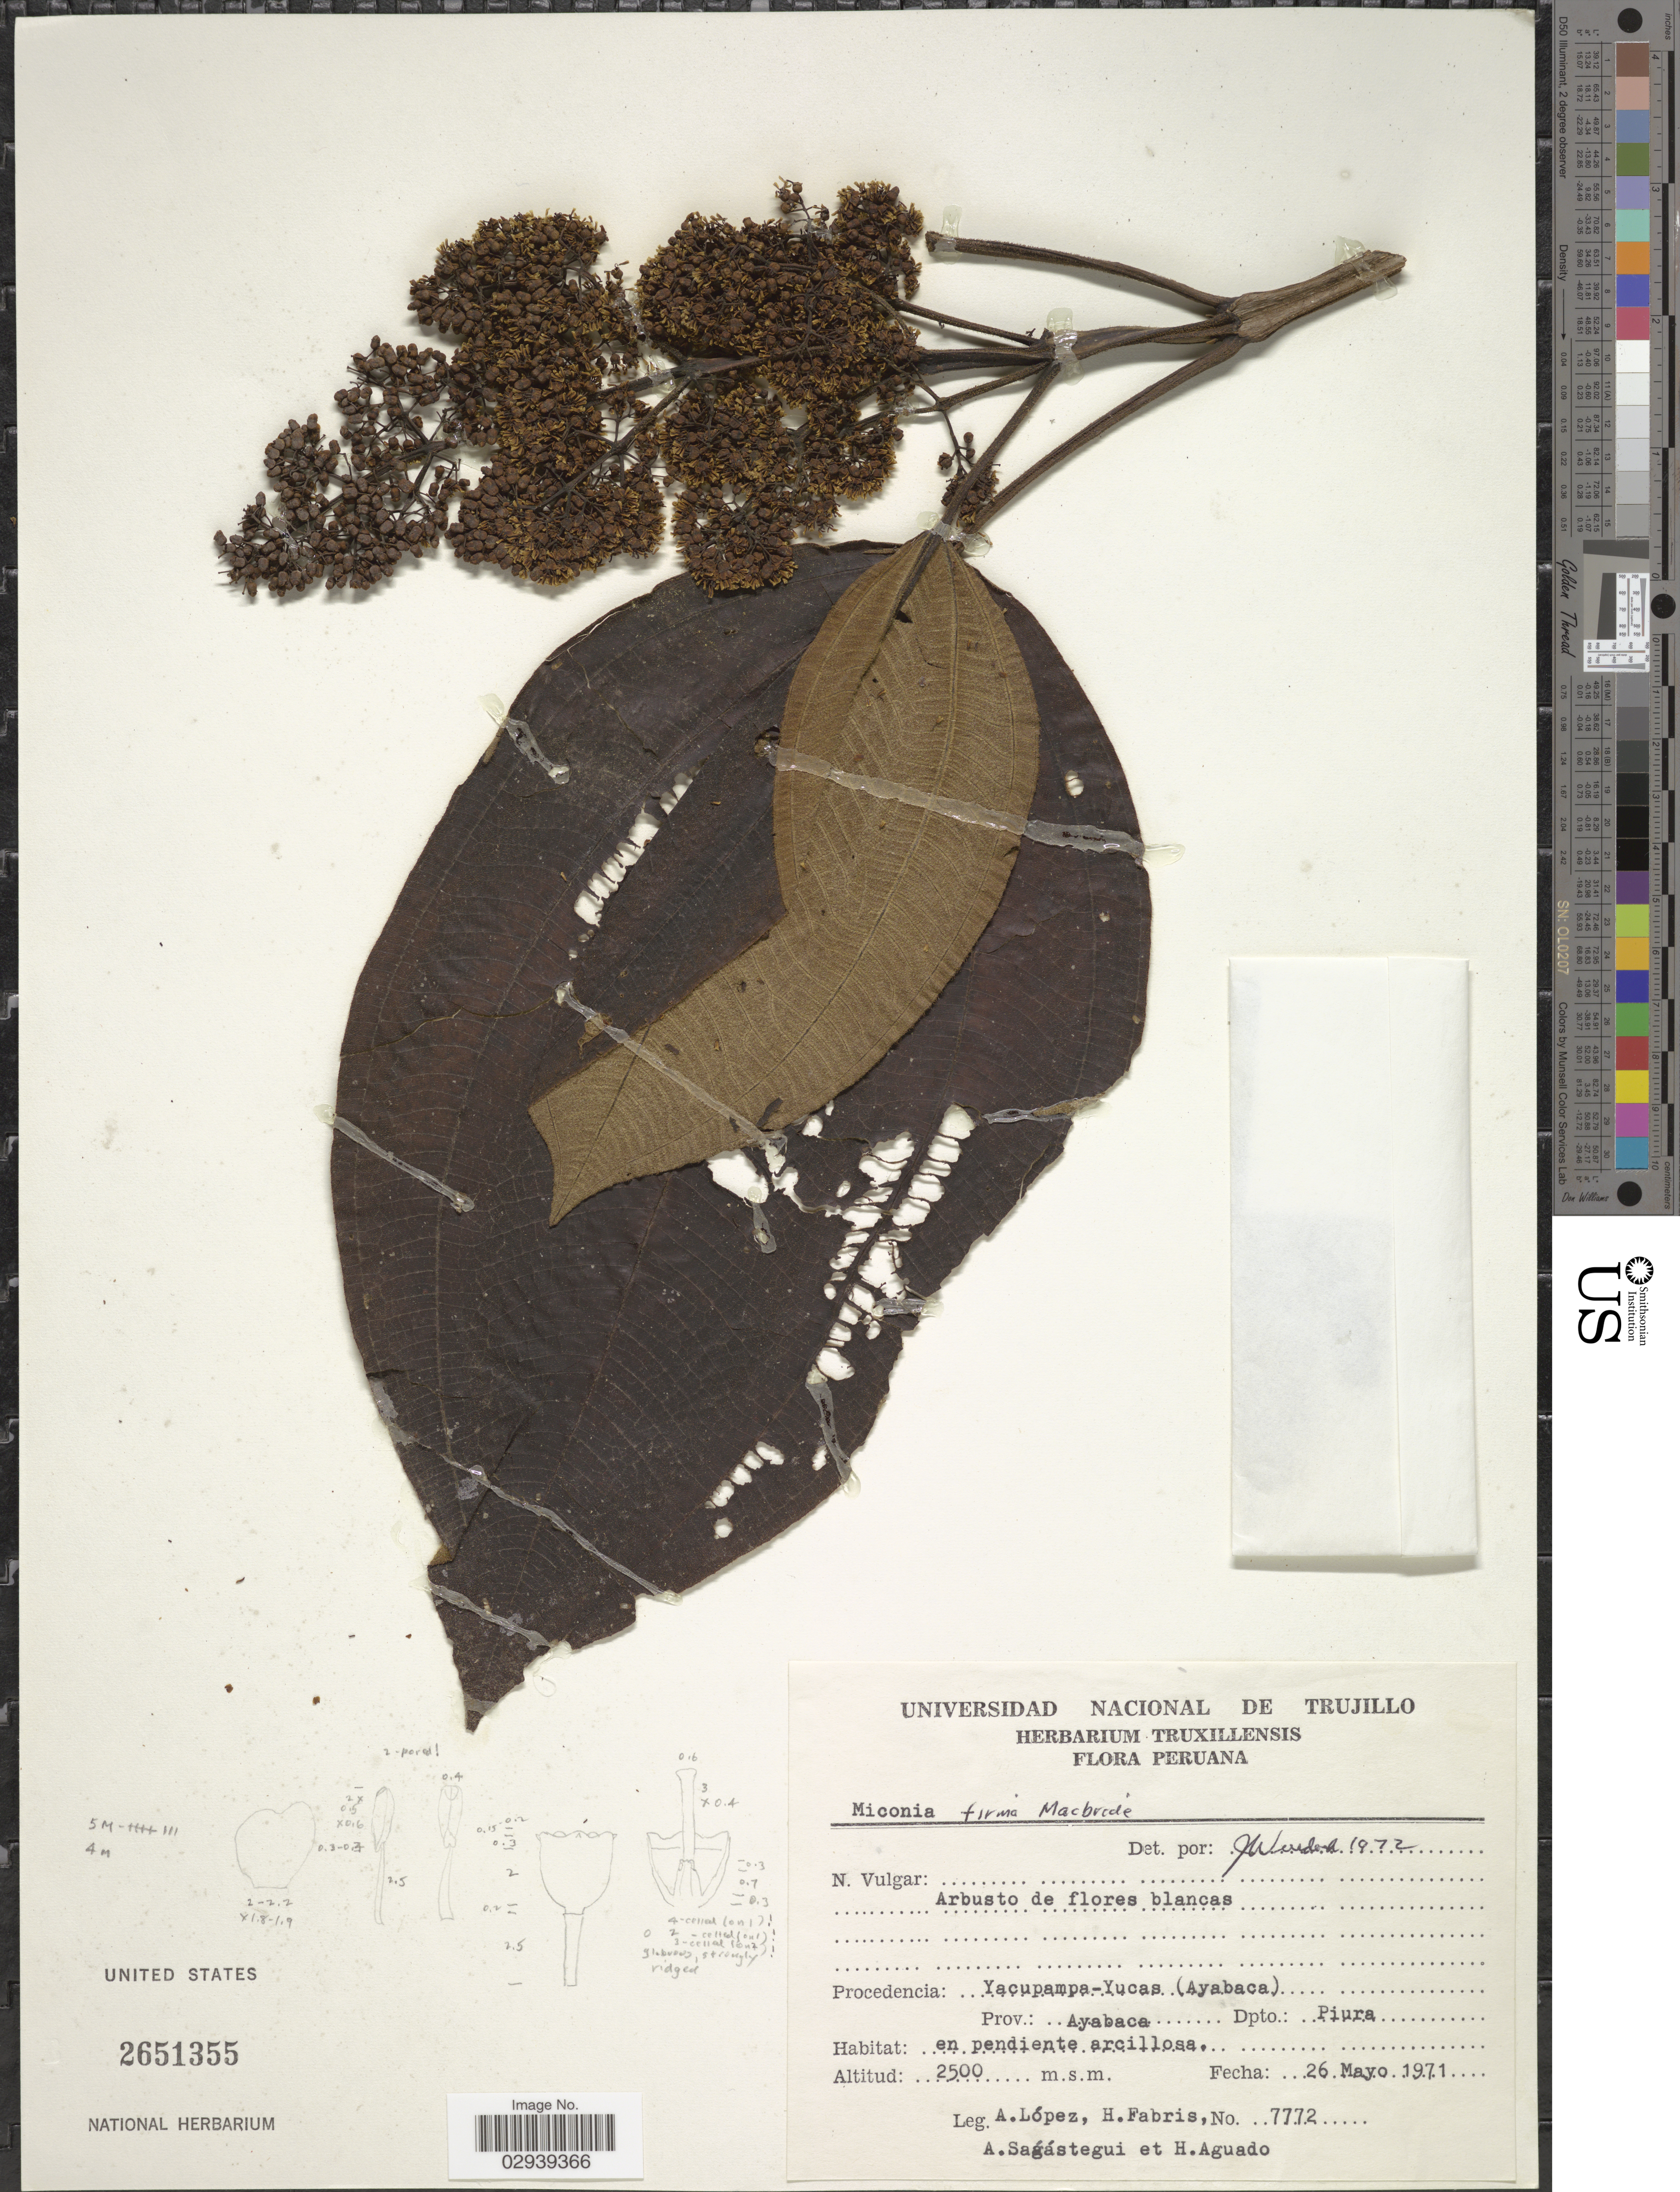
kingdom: Plantae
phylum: Tracheophyta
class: Magnoliopsida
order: Myrtales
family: Melastomataceae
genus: Miconia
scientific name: Miconia firma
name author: J.F. Macbr.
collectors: A. López, H. Fabris, A. Sagastegui & H. Aguado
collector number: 7772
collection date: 1971-05-26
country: Peru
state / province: Piura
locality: Procedencia: Yacupampa-Yucas (Ayabaca), Prov. Ayabaca, Dpto.: Piura.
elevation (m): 2500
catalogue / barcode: US 2651355